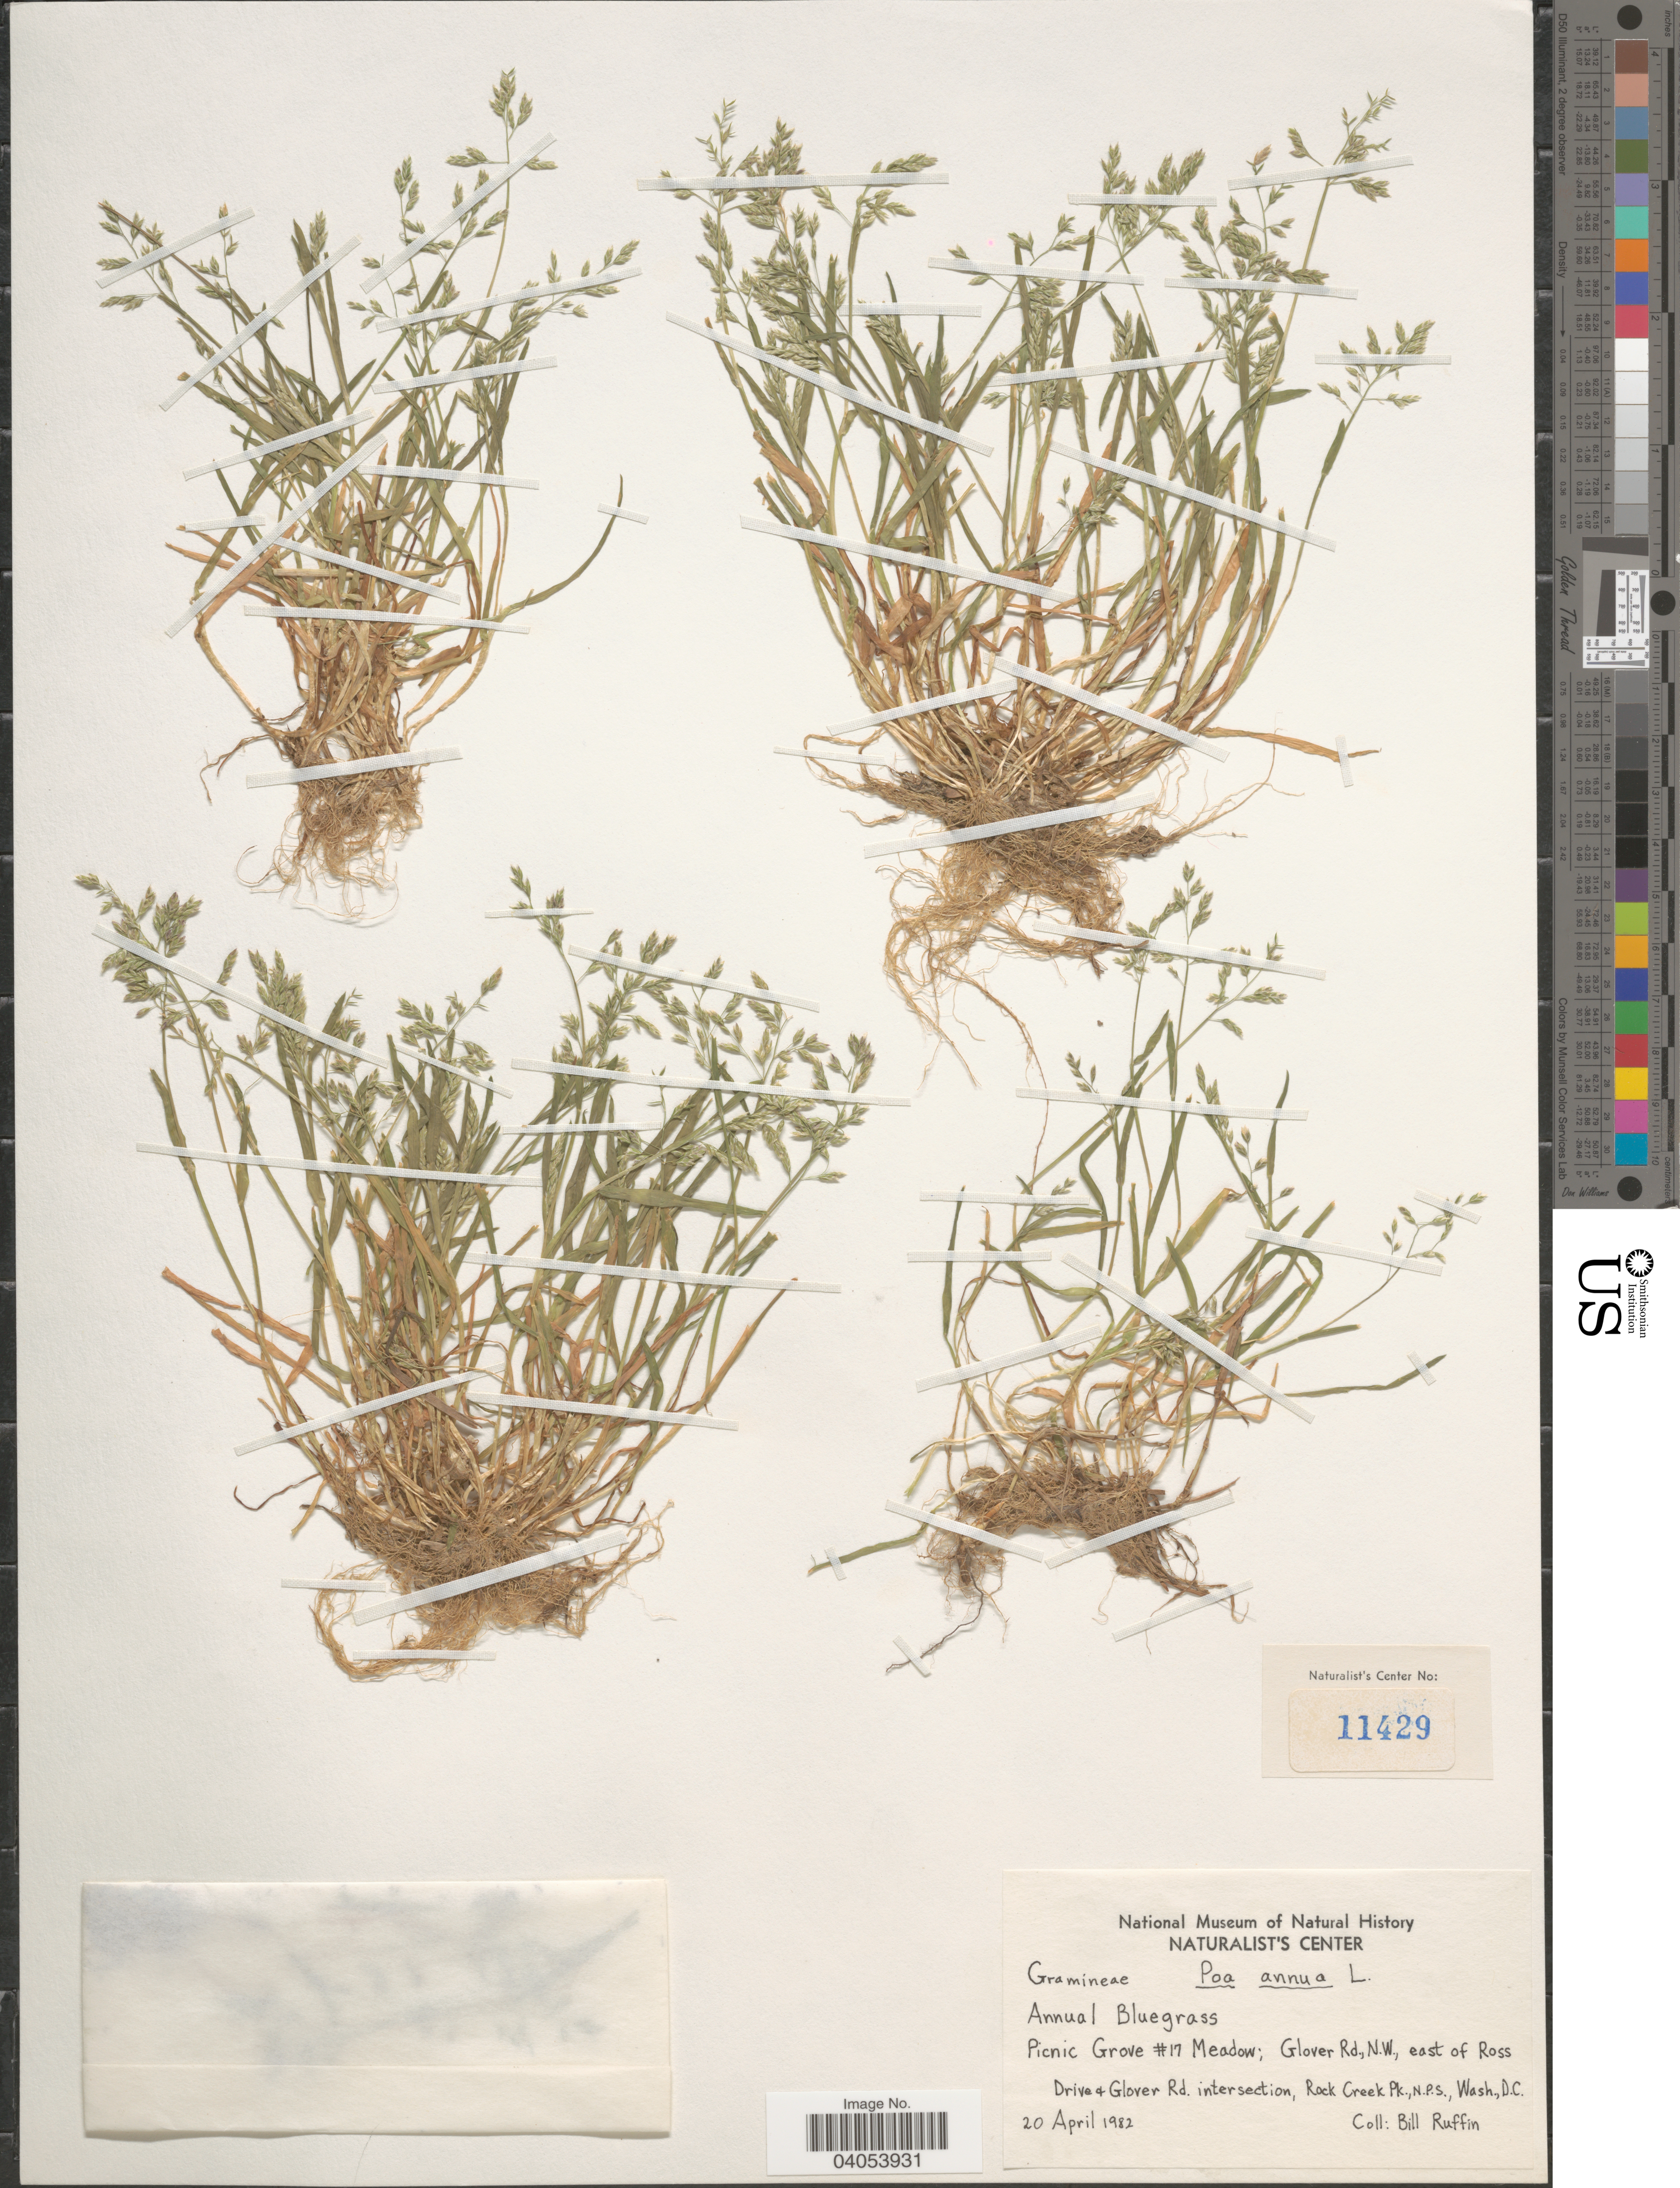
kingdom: Plantae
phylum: Tracheophyta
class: Liliopsida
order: Poales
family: Poaceae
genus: Poa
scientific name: Poa annua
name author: L.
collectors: B. Ruffin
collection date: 1982-04-20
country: United States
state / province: District of Columbia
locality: Picnic Grove #17 Meadow; Glover Rd., N.W., east of Ross Drive & Glover Rd. intersection, Rock Creek Pk., N.P.S., Wash.,D.C.